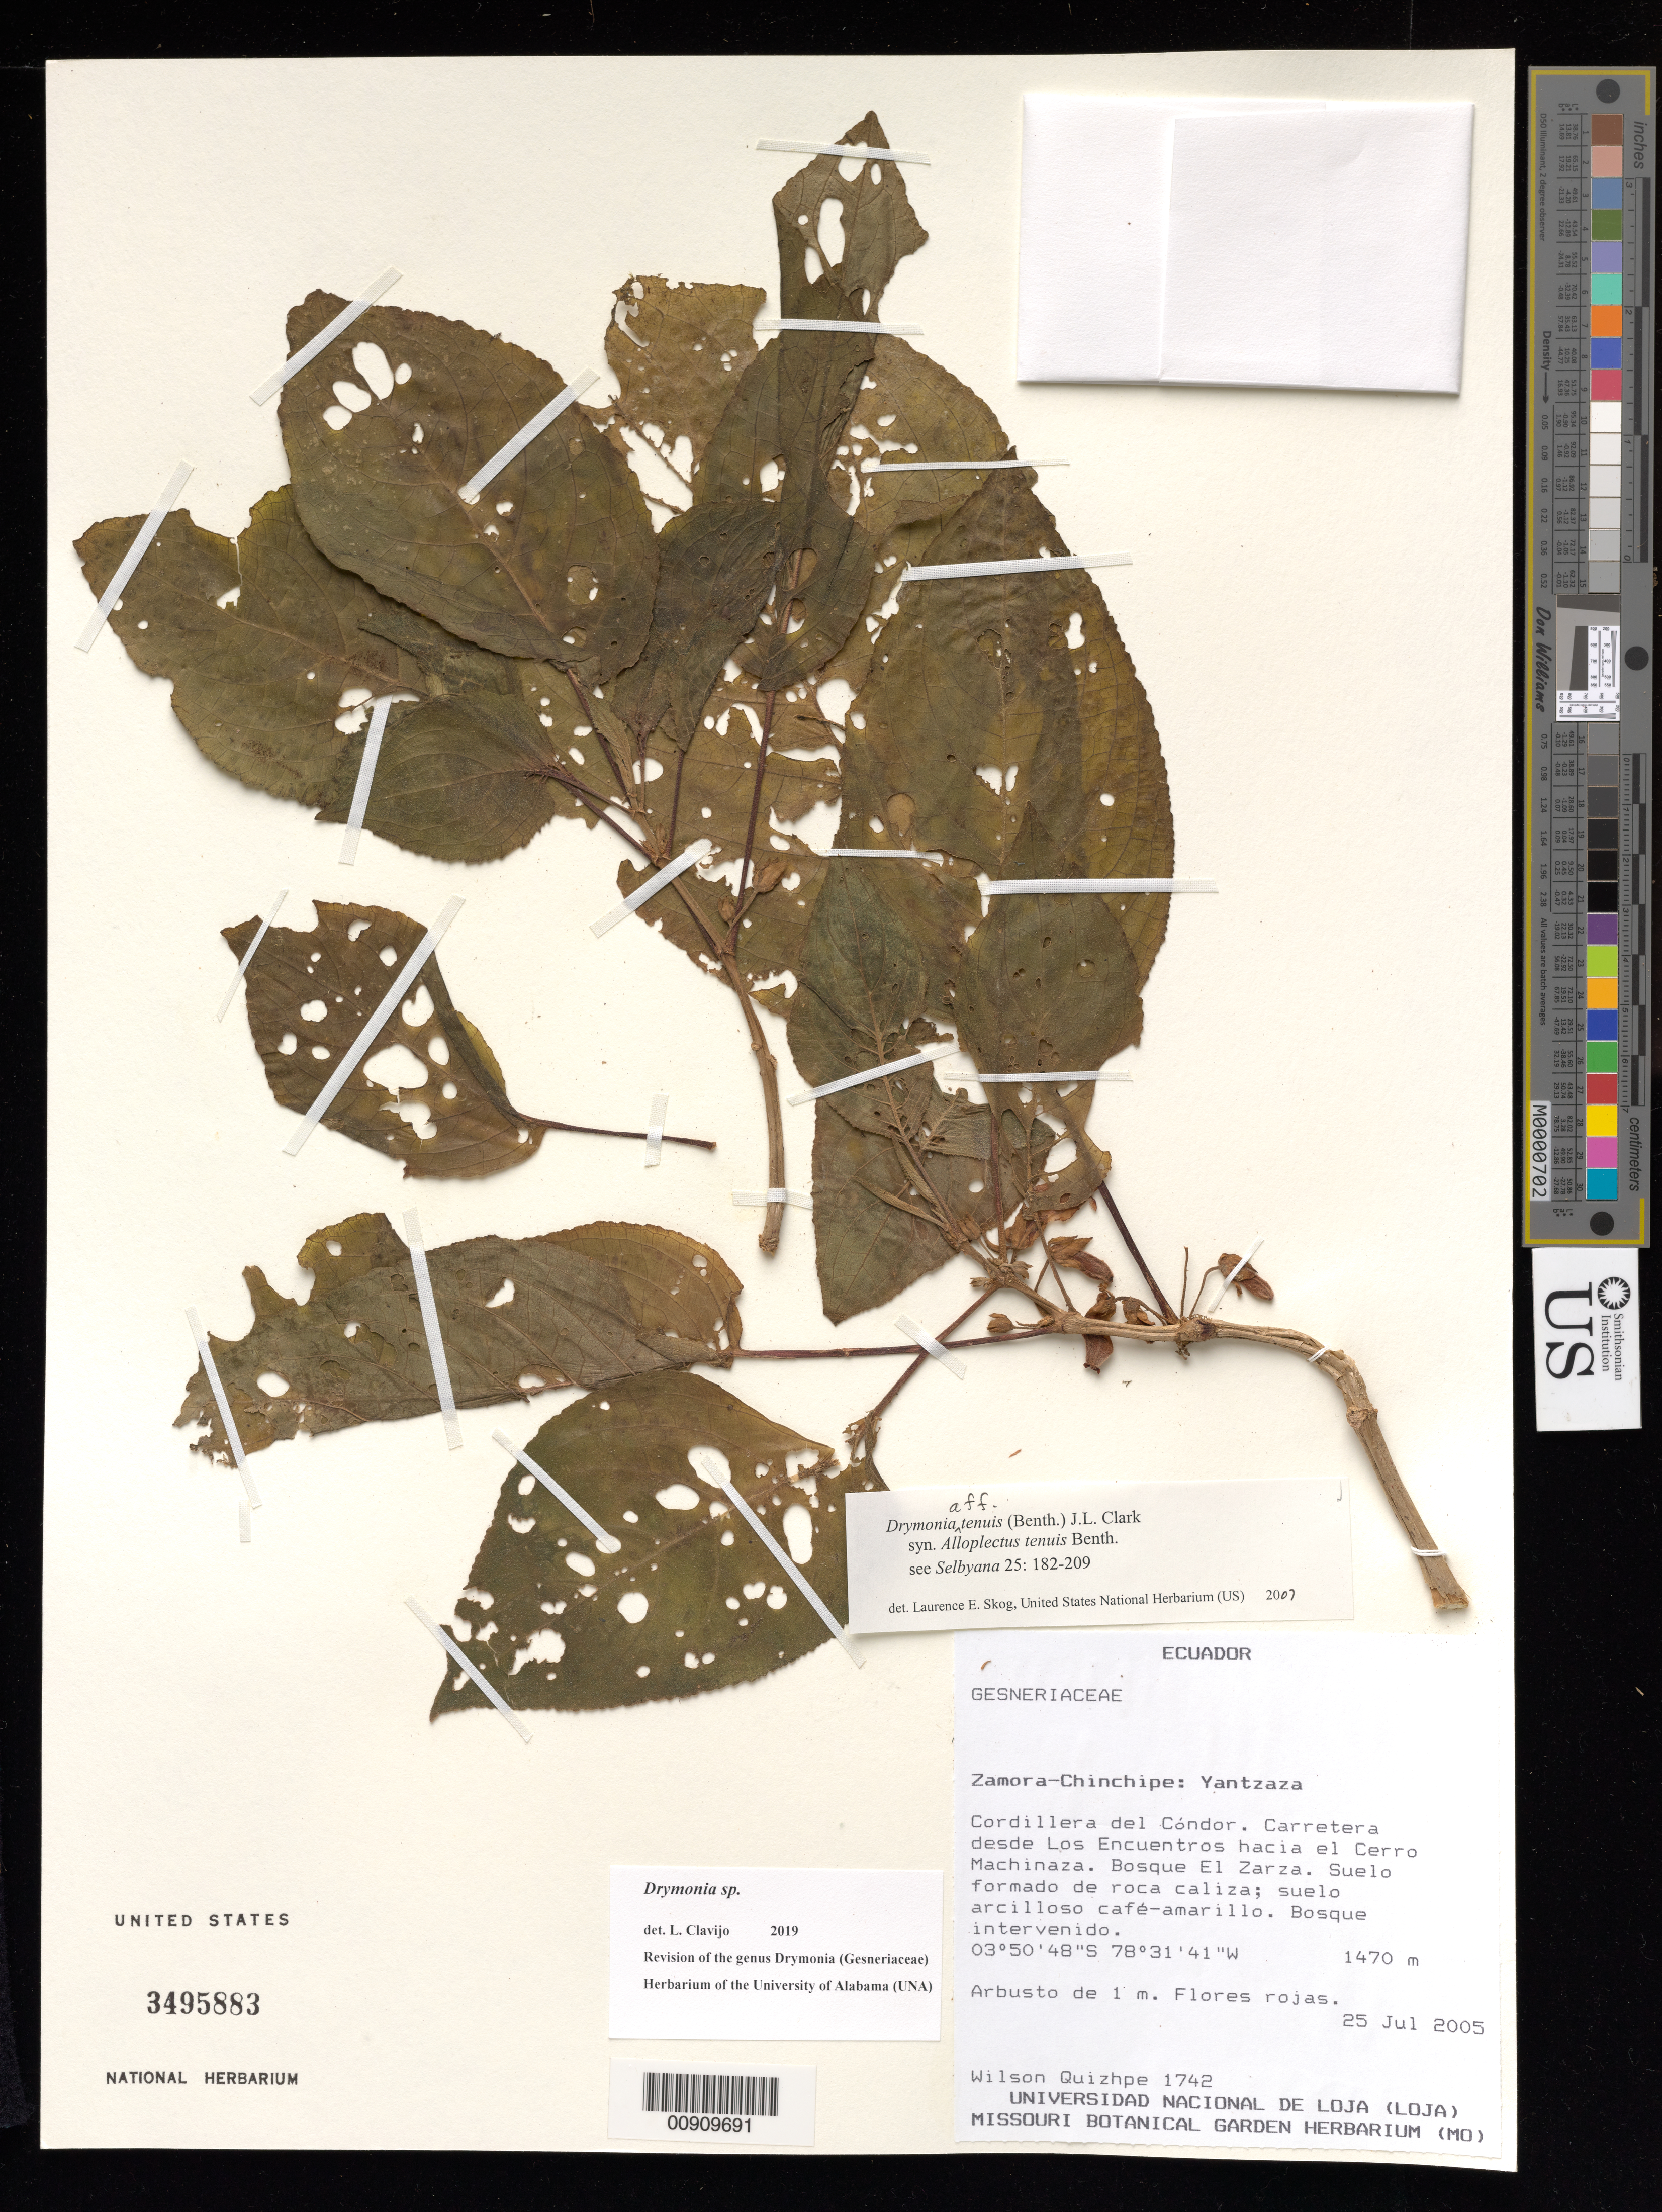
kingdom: Plantae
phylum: Tracheophyta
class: Magnoliopsida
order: Lamiales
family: Gesneriaceae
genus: Drymonia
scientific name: Drymonia tenuis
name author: (Benth.) J.L. Clark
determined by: Skog, Laurence E.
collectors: W. Quizhpe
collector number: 1742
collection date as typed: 25 Jul 2005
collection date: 2005-07-25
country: Ecuador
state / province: Zamora-Chinchipe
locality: Zamora-Chinchipe: Yantzaza. Cordillera del Cóndor. Carretera desde Los Encuentros hacia el Cerro Machinaza. Bosque El Zarza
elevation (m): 1470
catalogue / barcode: US 3495883